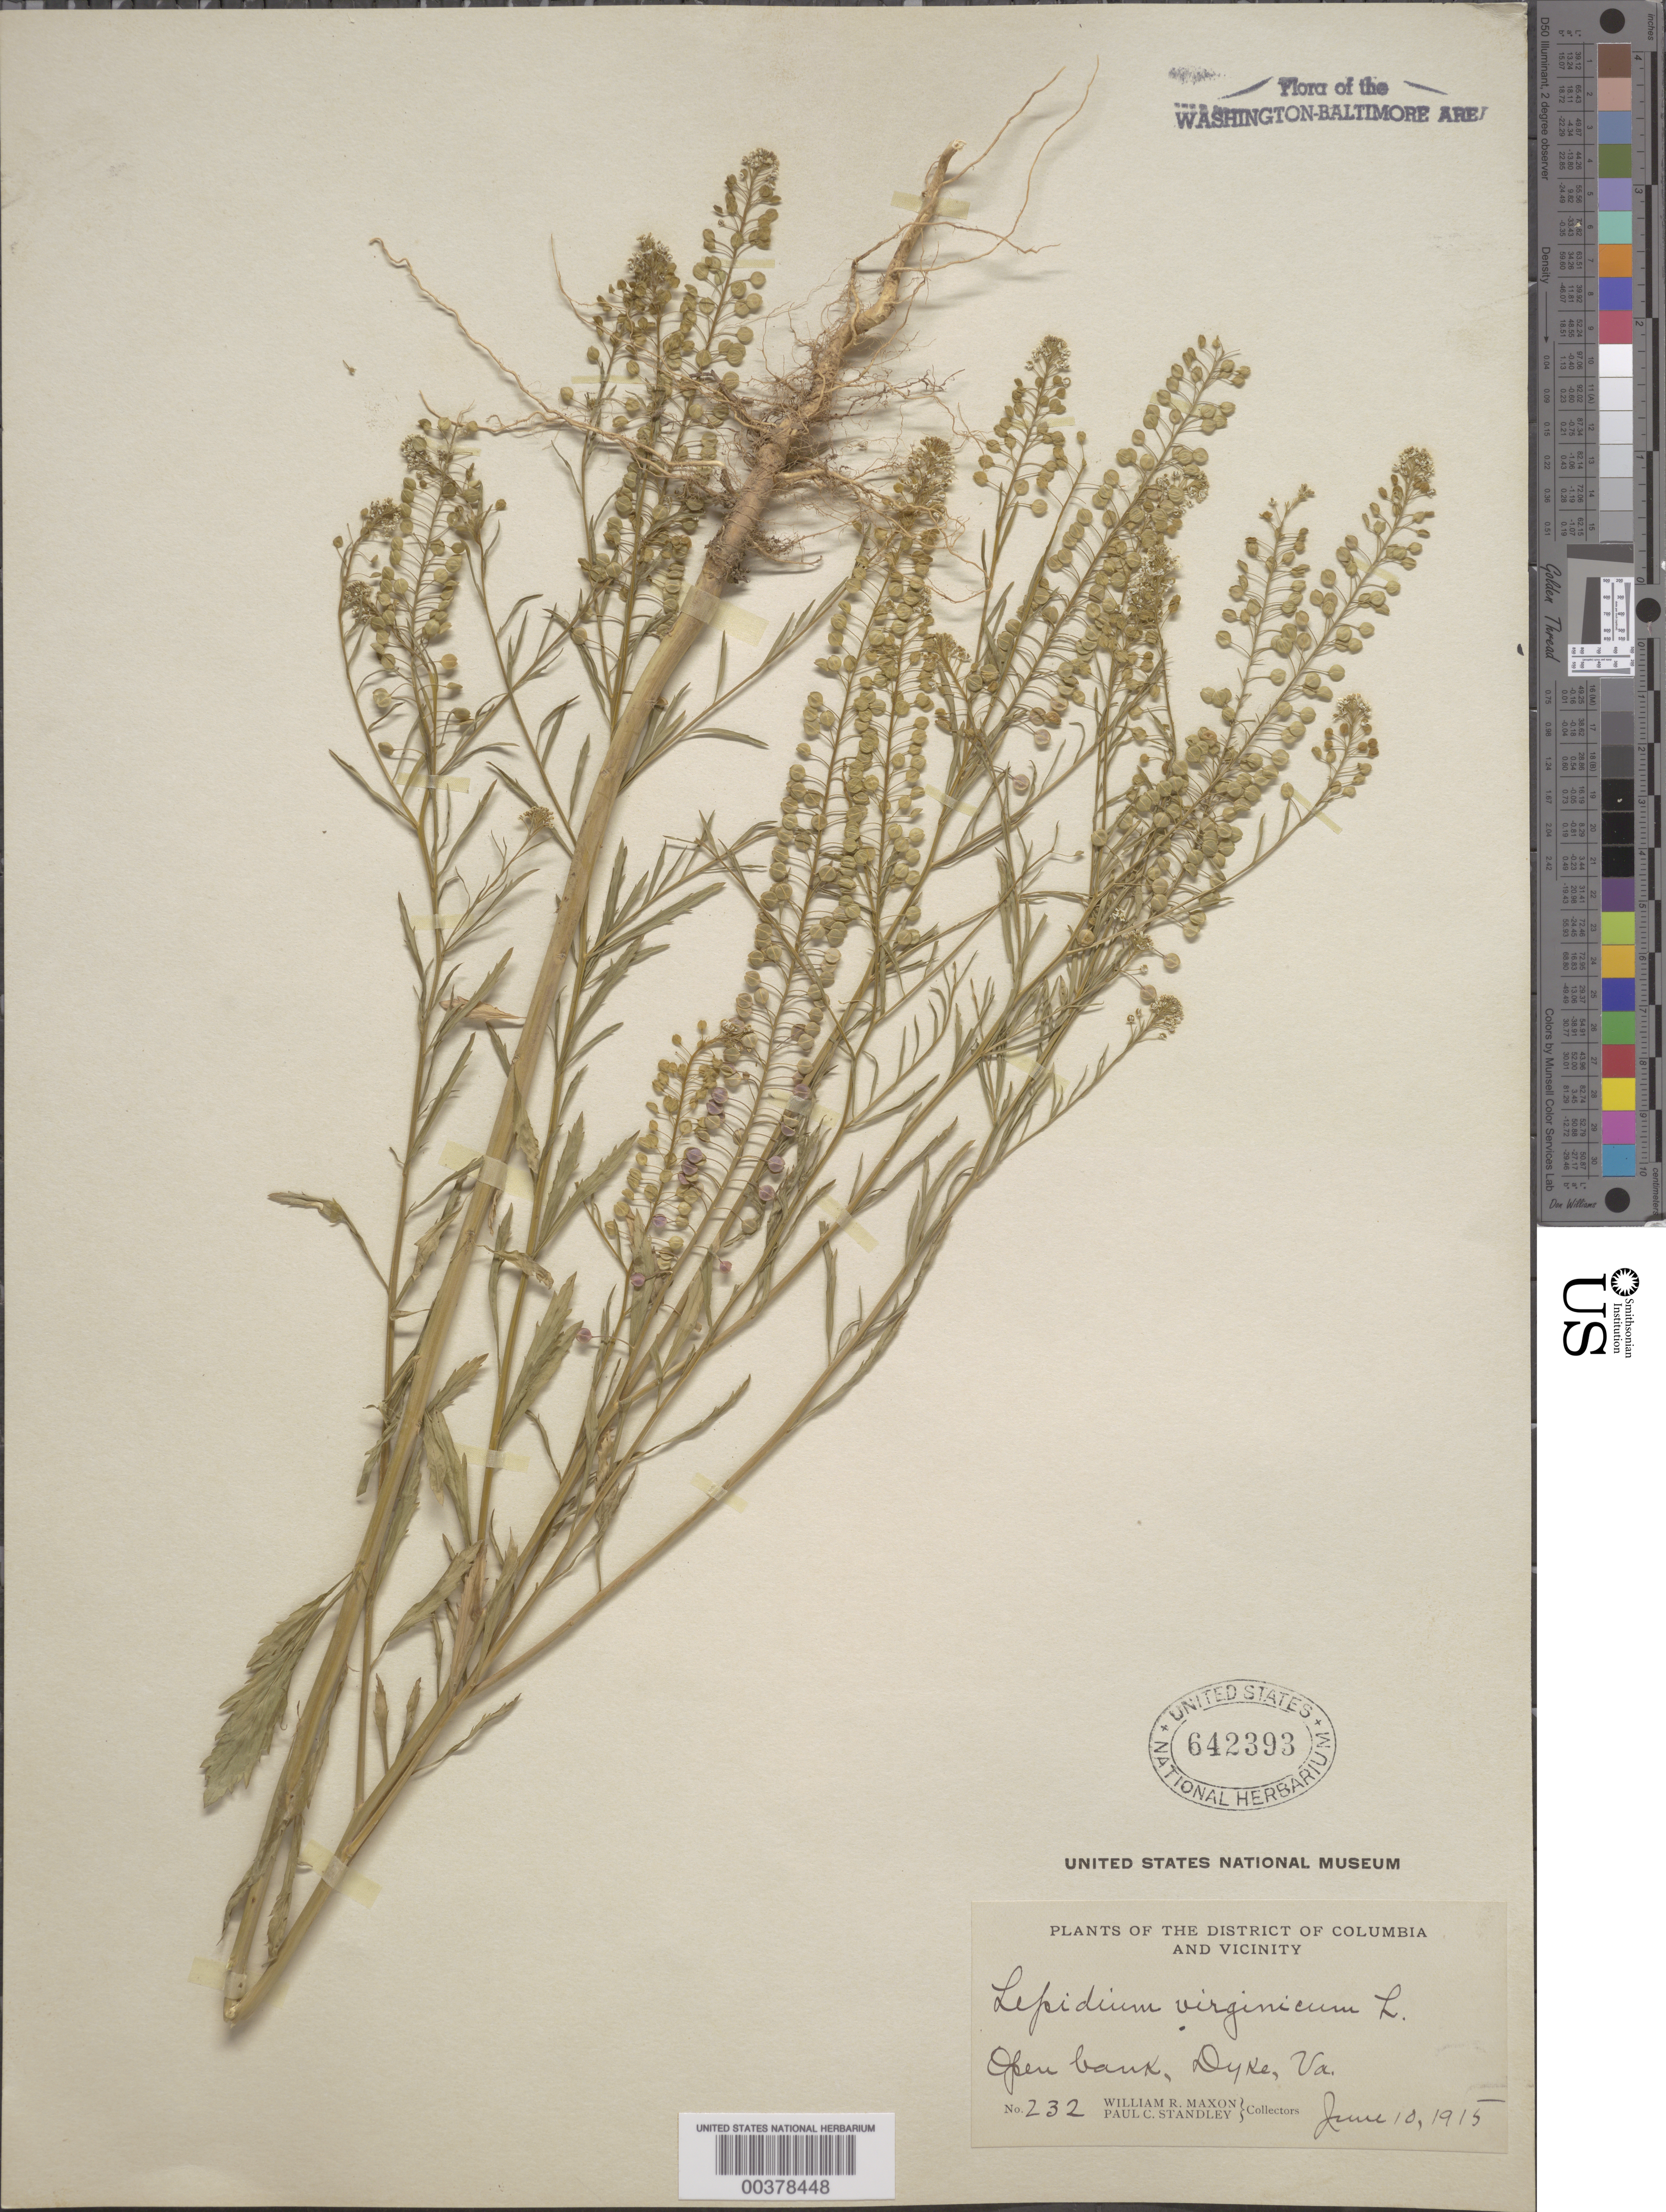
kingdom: Plantae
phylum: Tracheophyta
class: Magnoliopsida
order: Brassicales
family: Brassicaceae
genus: Lepidium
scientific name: Lepidium virginicum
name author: L.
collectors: W. R. Maxon & P. C. Standley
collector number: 232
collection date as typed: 10 Jun 1915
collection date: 1915-06-10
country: United States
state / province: Virginia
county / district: Fairfax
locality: Dyke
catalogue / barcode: US 642393